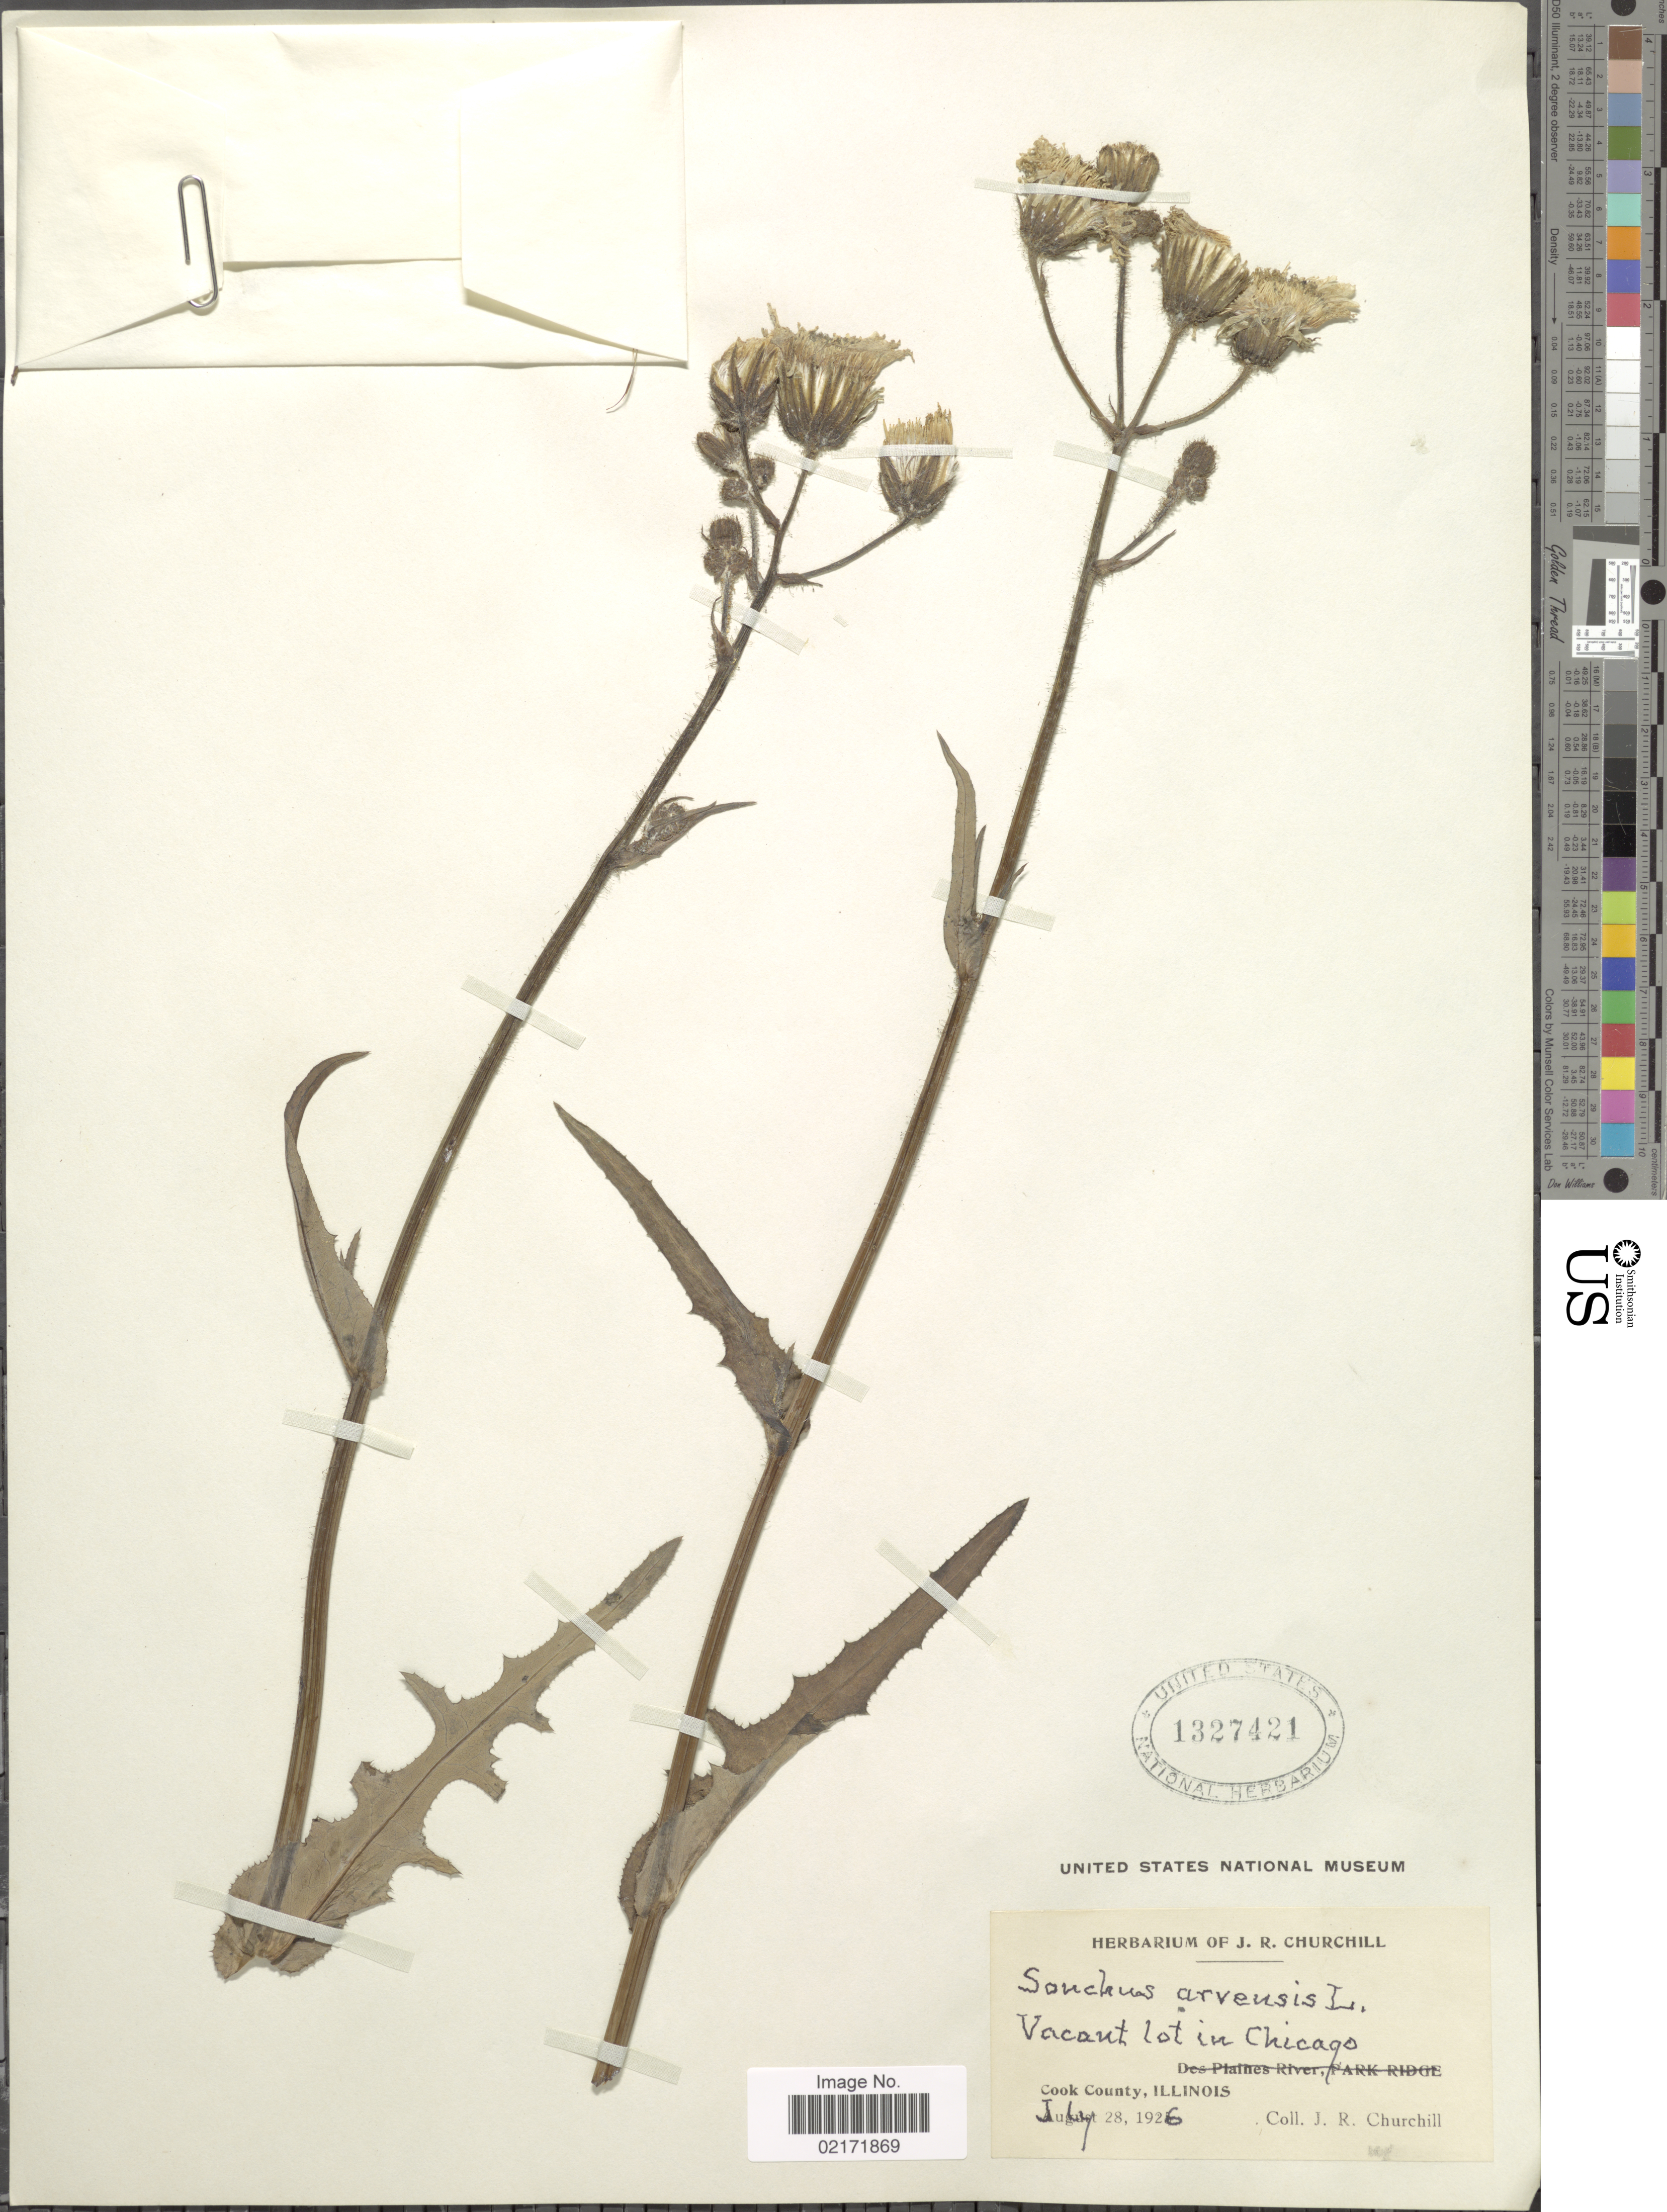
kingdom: Plantae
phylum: Tracheophyta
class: Magnoliopsida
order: Asterales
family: Asteraceae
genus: Sonchus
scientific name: Sonchus arvensis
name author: L.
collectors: J. Churchill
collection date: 1926-07-28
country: United States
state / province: Illinois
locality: Vacant lot in Chicago, Cook County.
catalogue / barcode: US 1327421